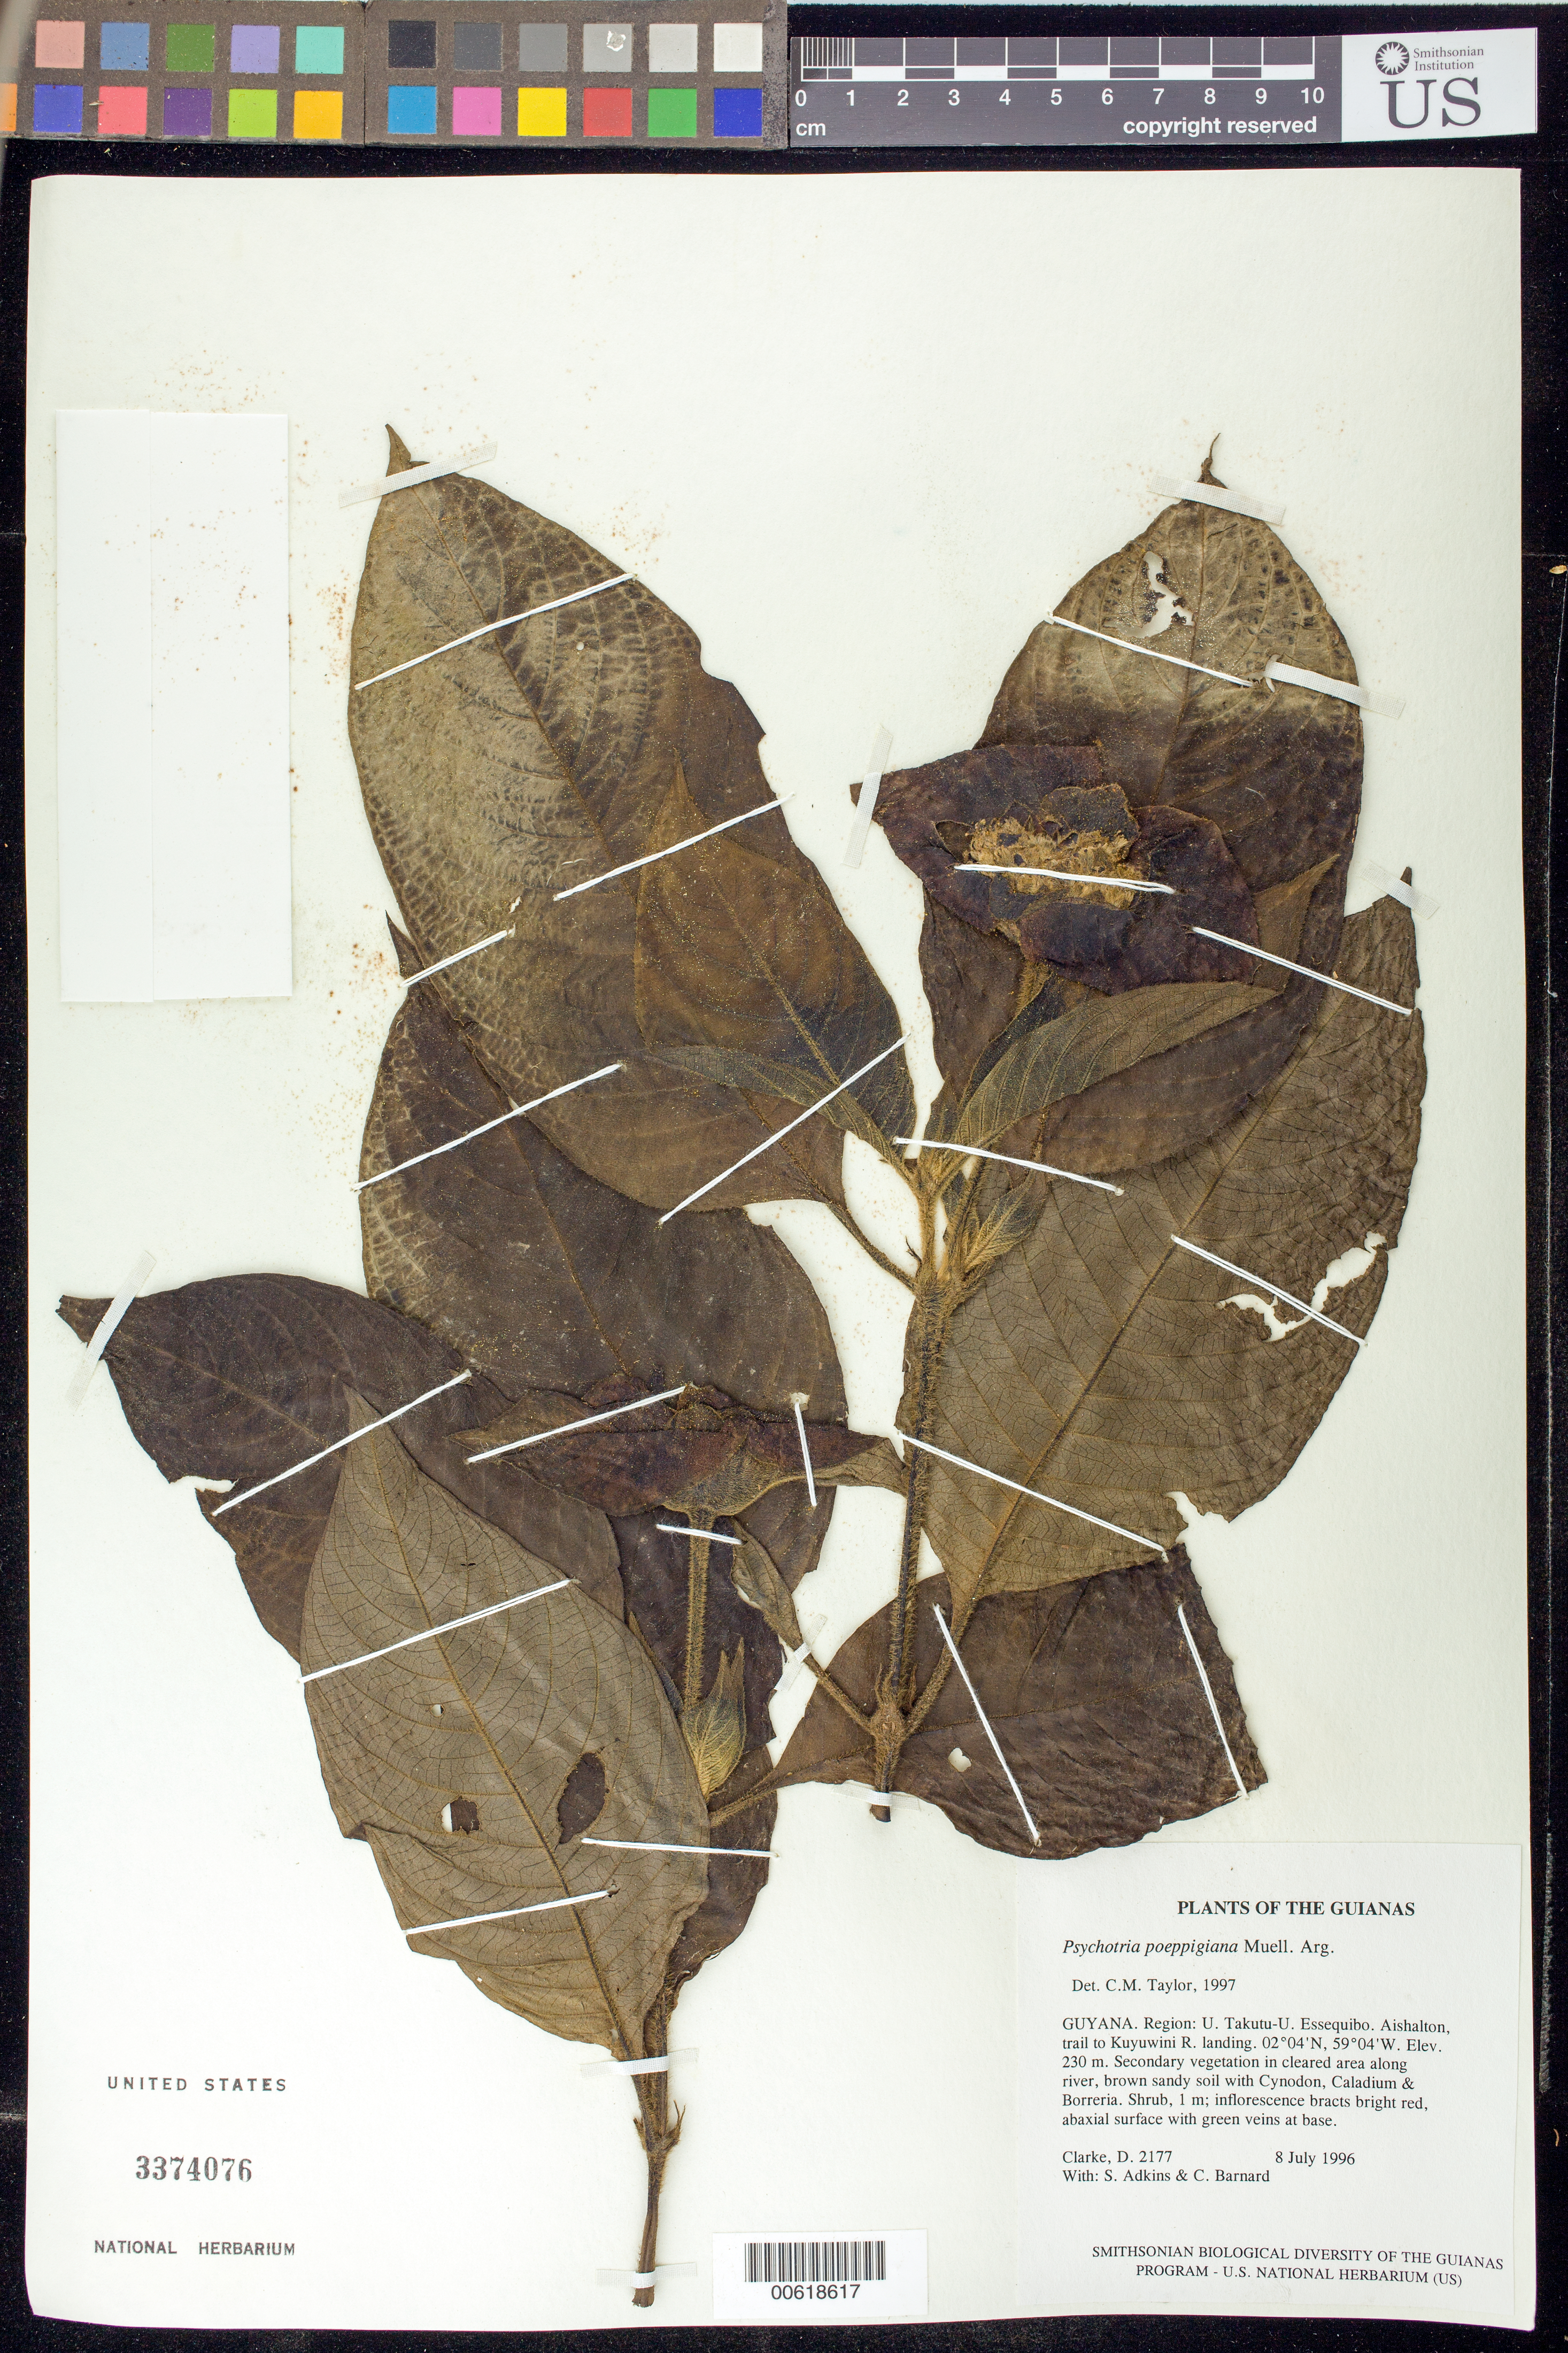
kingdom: Plantae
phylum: Tracheophyta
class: Magnoliopsida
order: Gentianales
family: Rubiaceae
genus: Palicourea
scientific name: Palicourea tomentosa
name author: (Aubl.) Borhidi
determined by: Kirkbride, J. H., Jr.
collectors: H. D. Clarke, S. Adkins & C. Bernard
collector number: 2177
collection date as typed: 8 July 1996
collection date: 1996-07-08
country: Guyana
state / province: U. Takutu-U. Essequibo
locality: Aishalton, trail to Kuyuwini R. landing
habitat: Secondary vegetation in cleared area along river, brown sandy soil with Cynodon, Caladium & Borreria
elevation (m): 230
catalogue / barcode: US 3374076